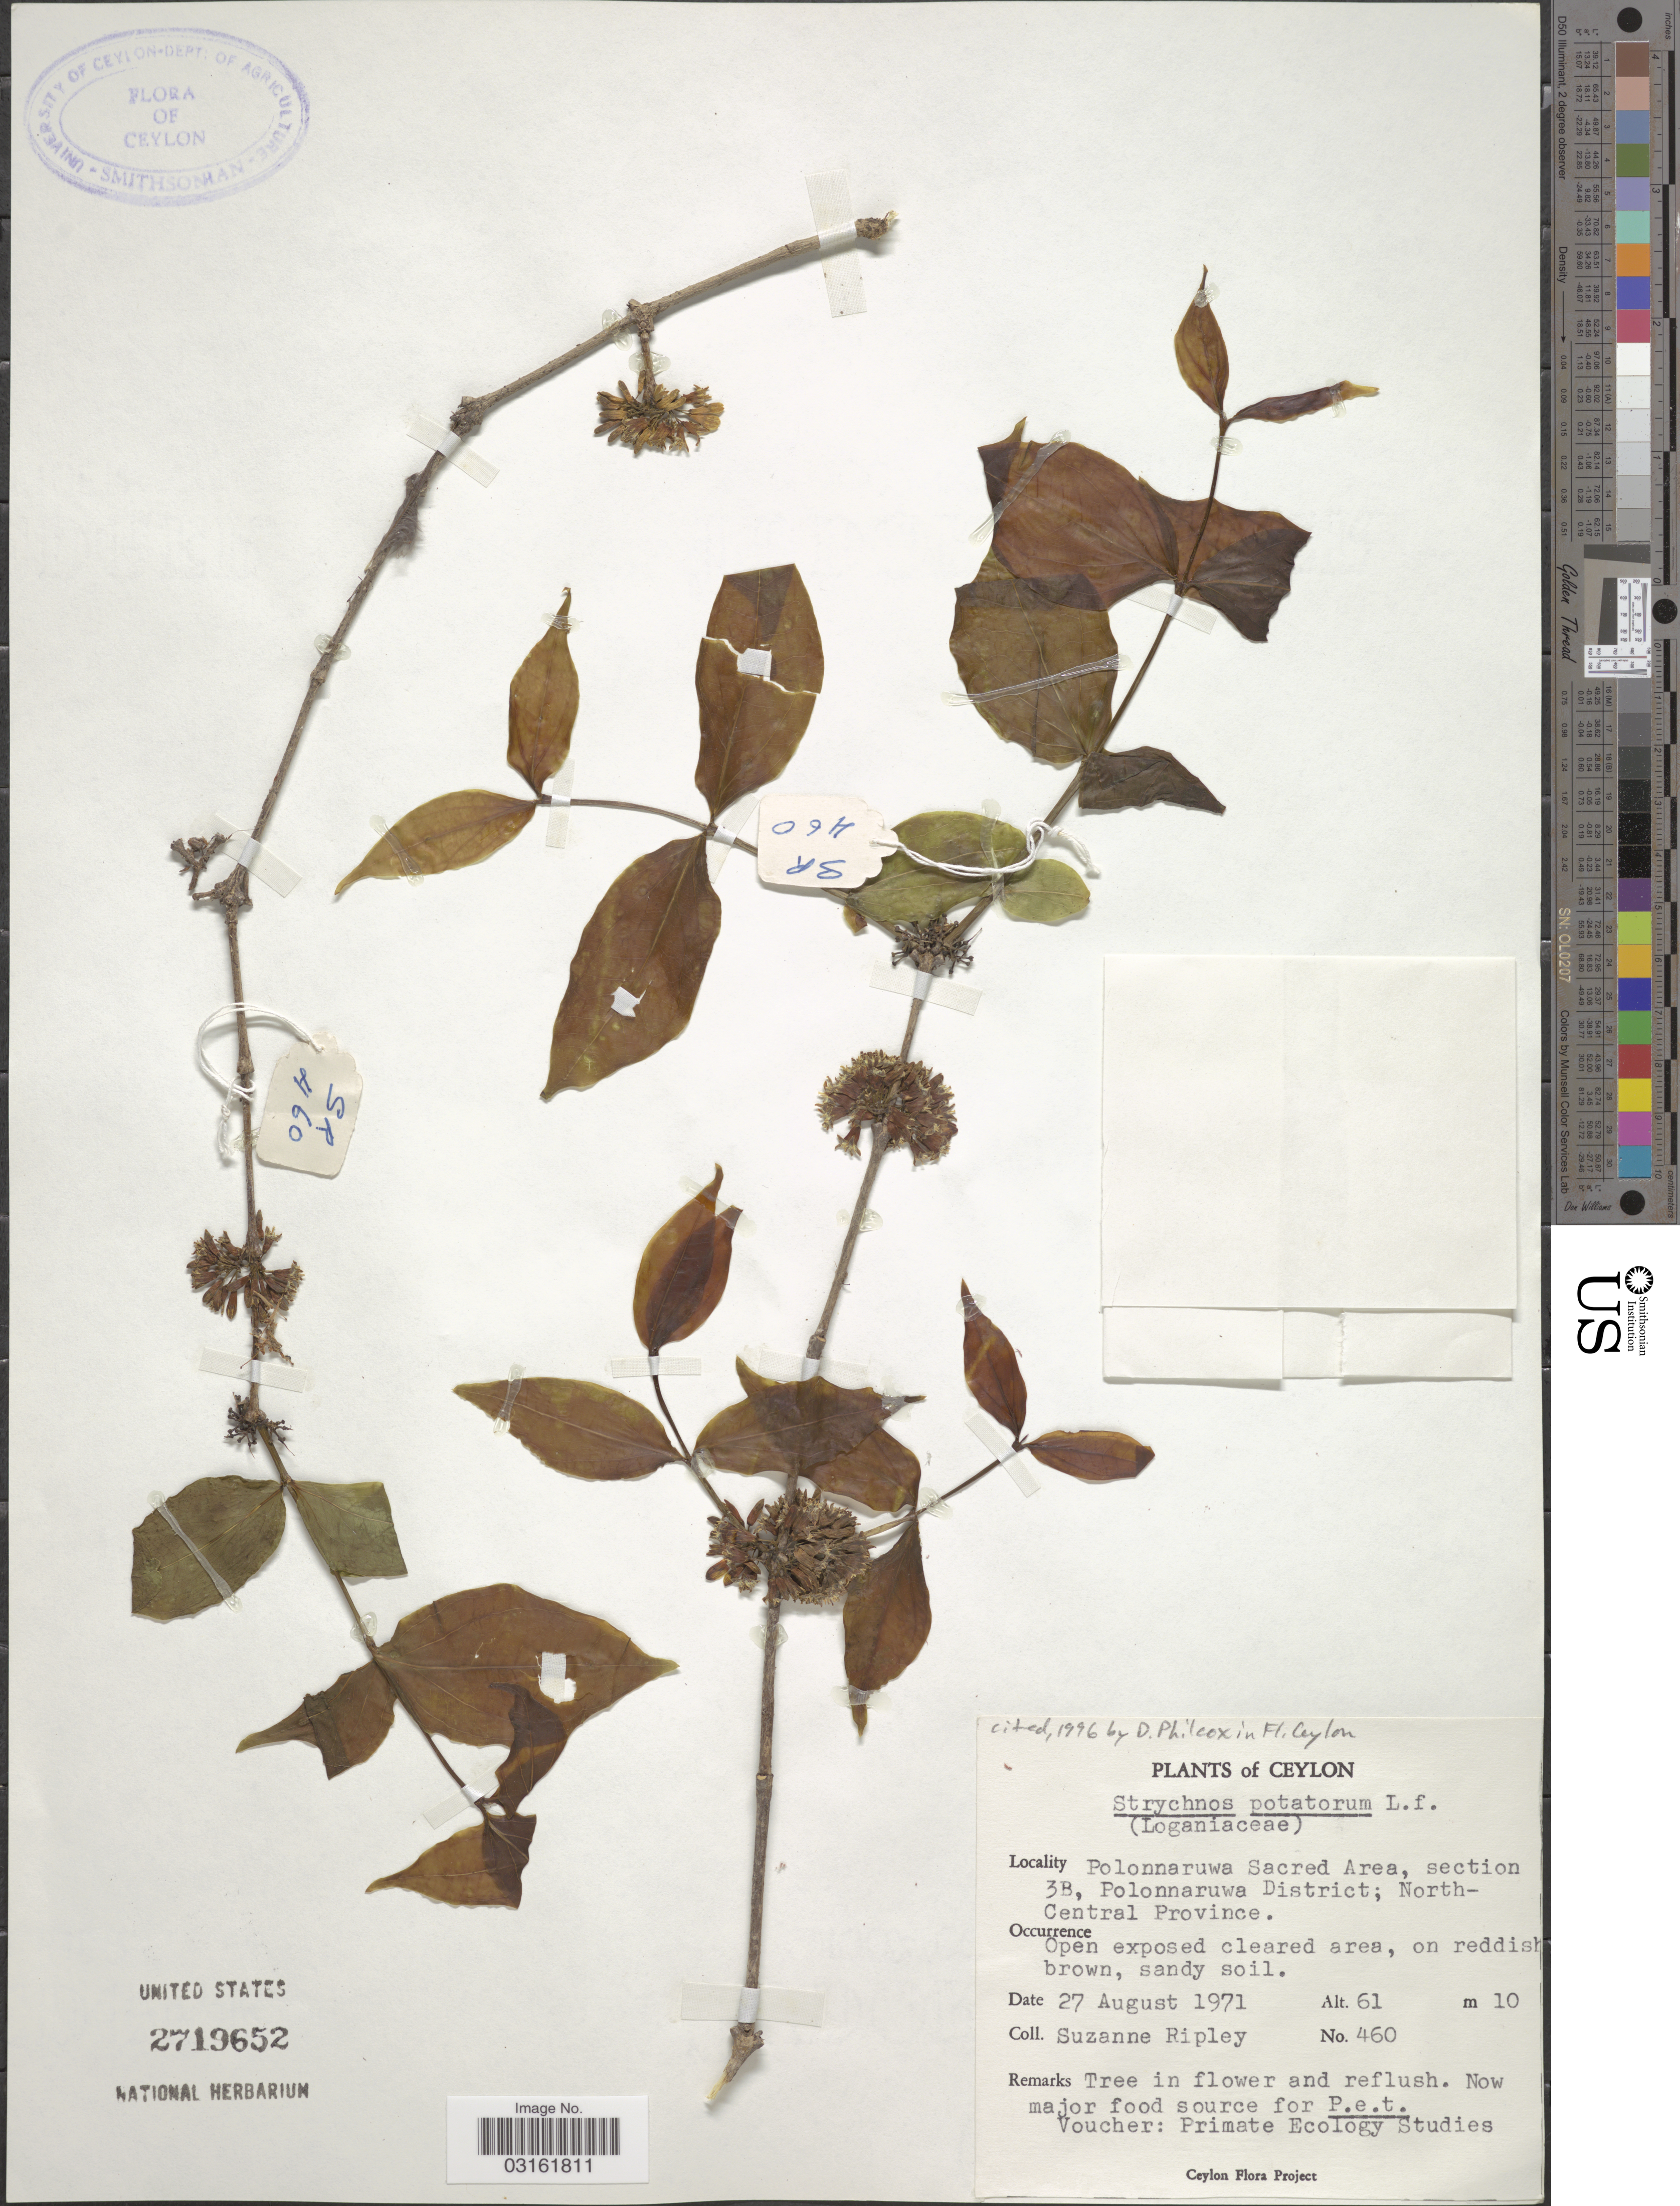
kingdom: Plantae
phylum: Tracheophyta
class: Magnoliopsida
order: Gentianales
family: Loganiaceae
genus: Strychnos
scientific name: Strychnos potatorum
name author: L. f.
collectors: S. Ripley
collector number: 460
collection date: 1971-08-27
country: Sri Lanka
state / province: Central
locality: Ceylon. Polonnaruwa Sacred Area, section 3B, Polonnaruwa District.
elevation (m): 61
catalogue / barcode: US 2719652